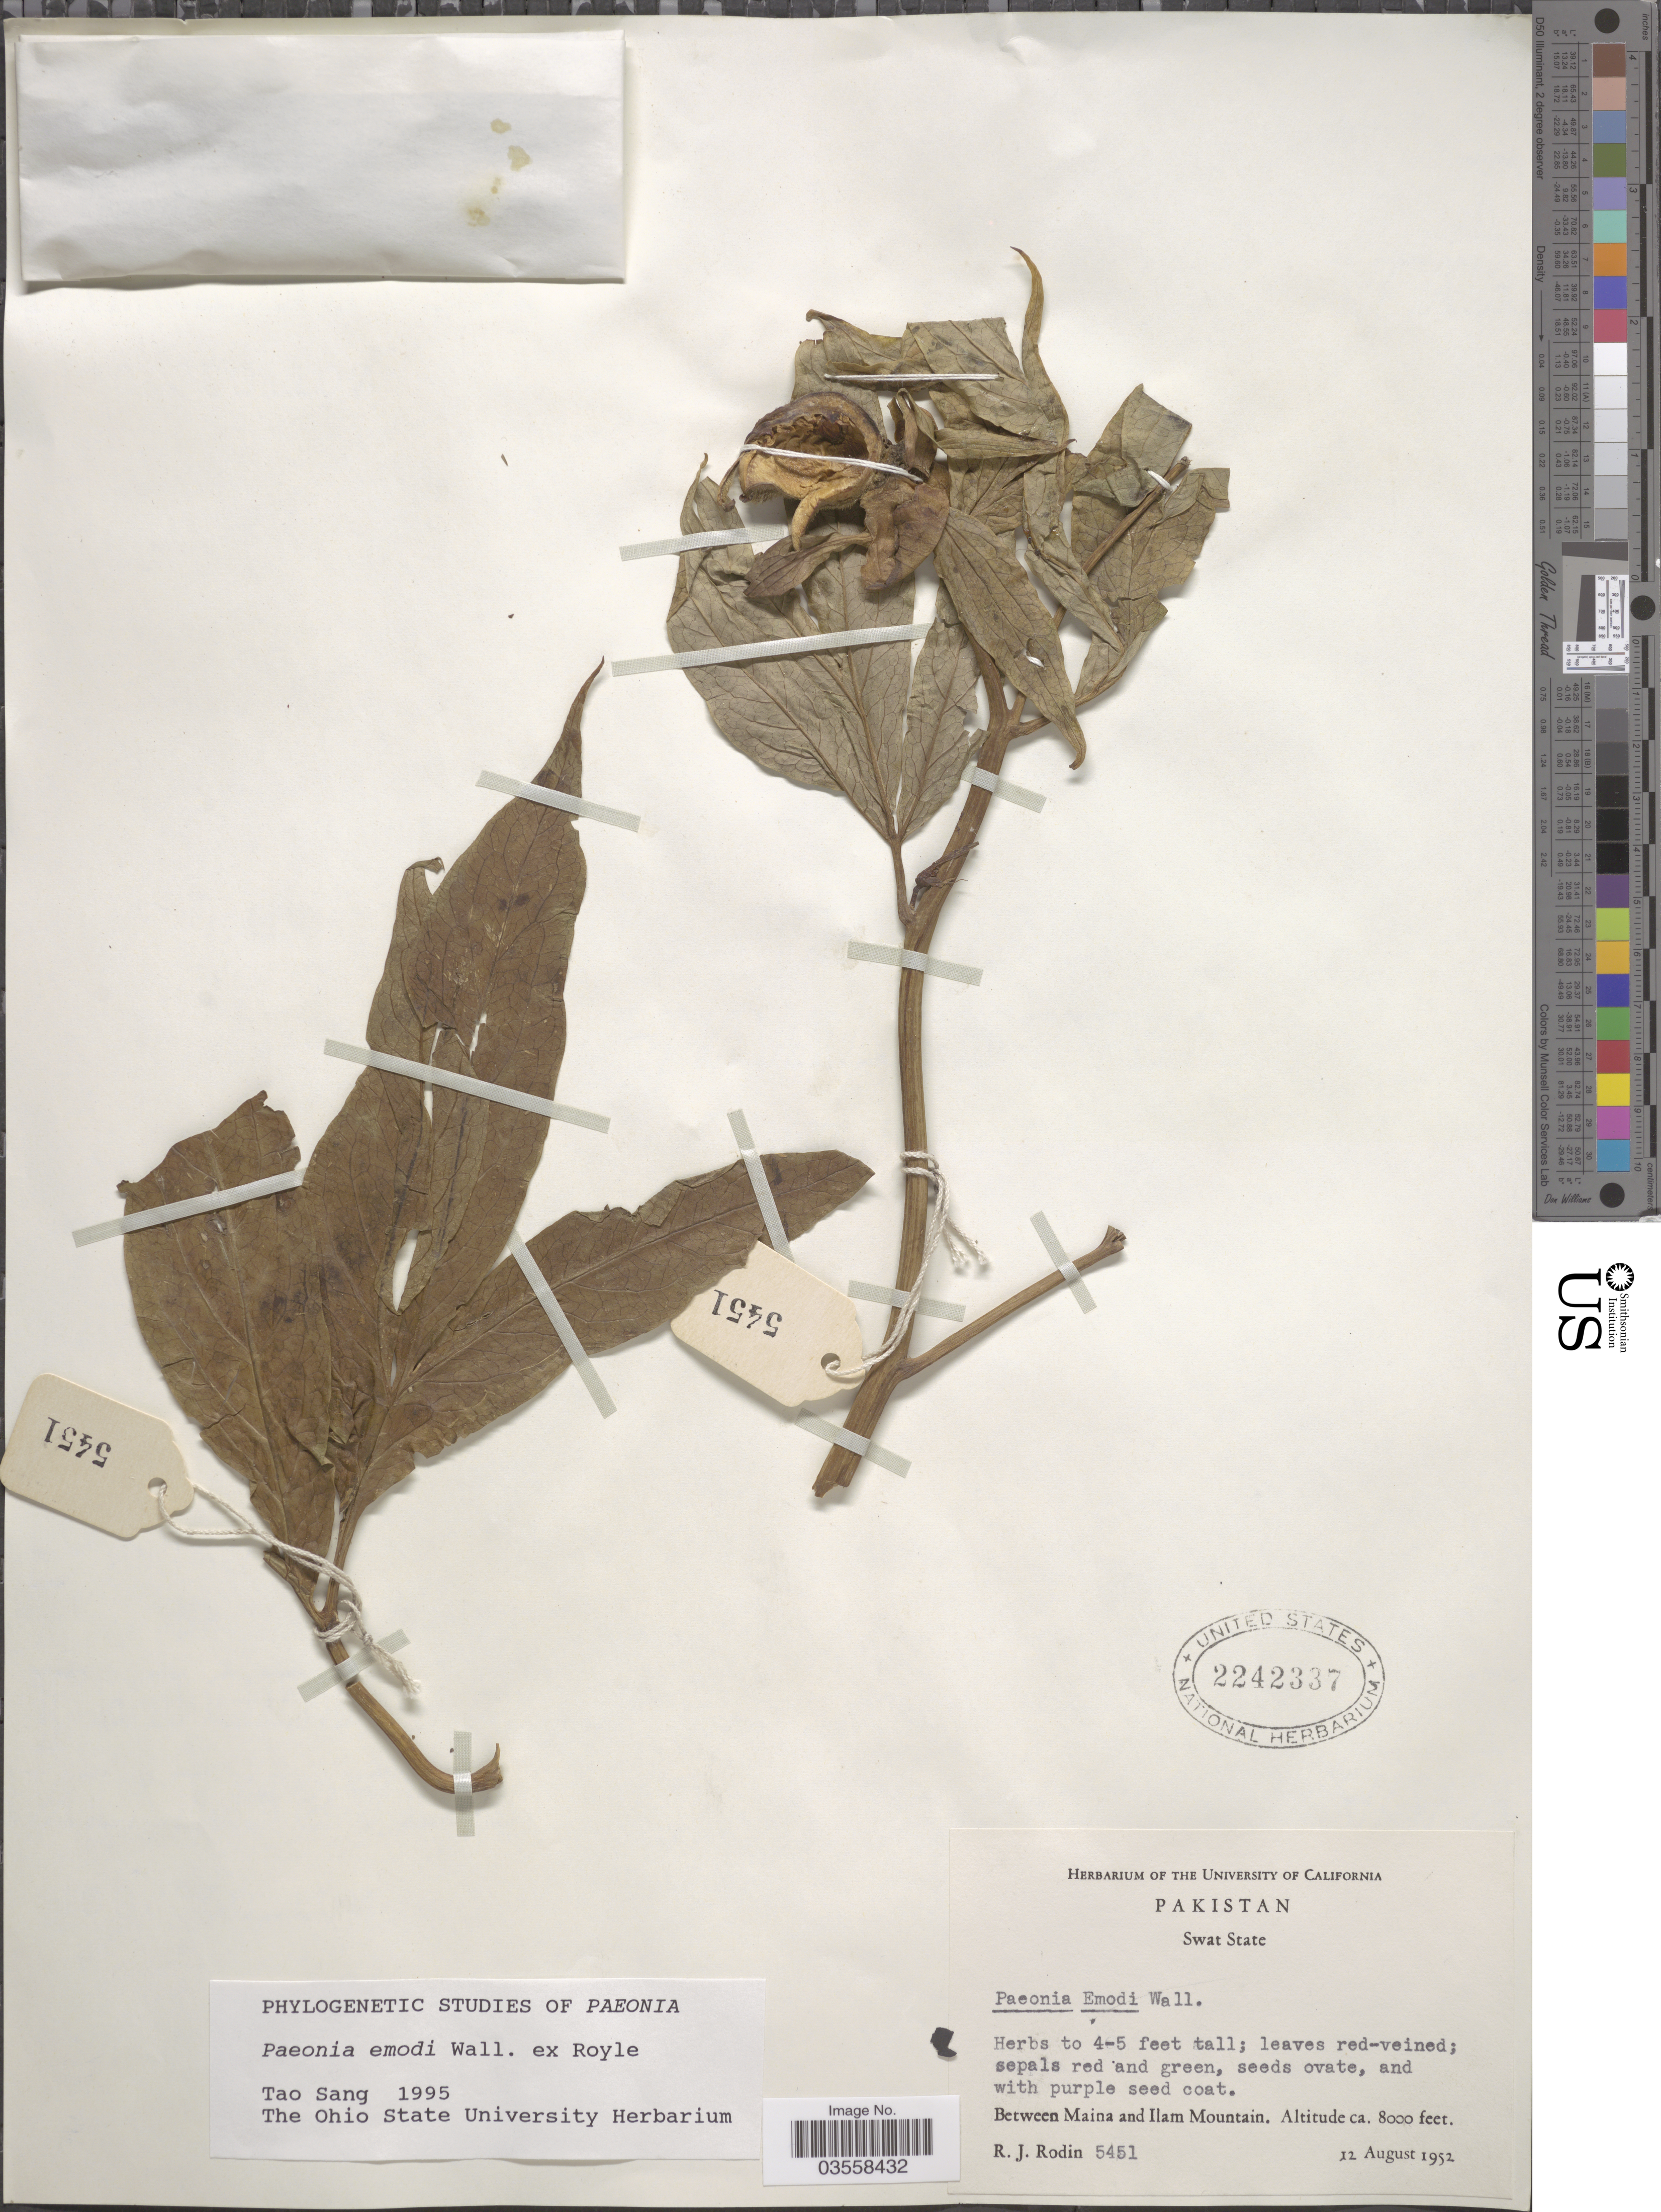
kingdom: Plantae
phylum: Tracheophyta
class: Magnoliopsida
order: Saxifragales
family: Paeoniaceae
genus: Paeonia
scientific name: Paeonia emodi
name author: Wall. ex Royle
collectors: R. J. Rodin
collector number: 5451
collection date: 1952-08-12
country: Pakistan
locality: Swat State. Between Maina and Ilam Mountain.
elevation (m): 2438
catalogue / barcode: US 2242337